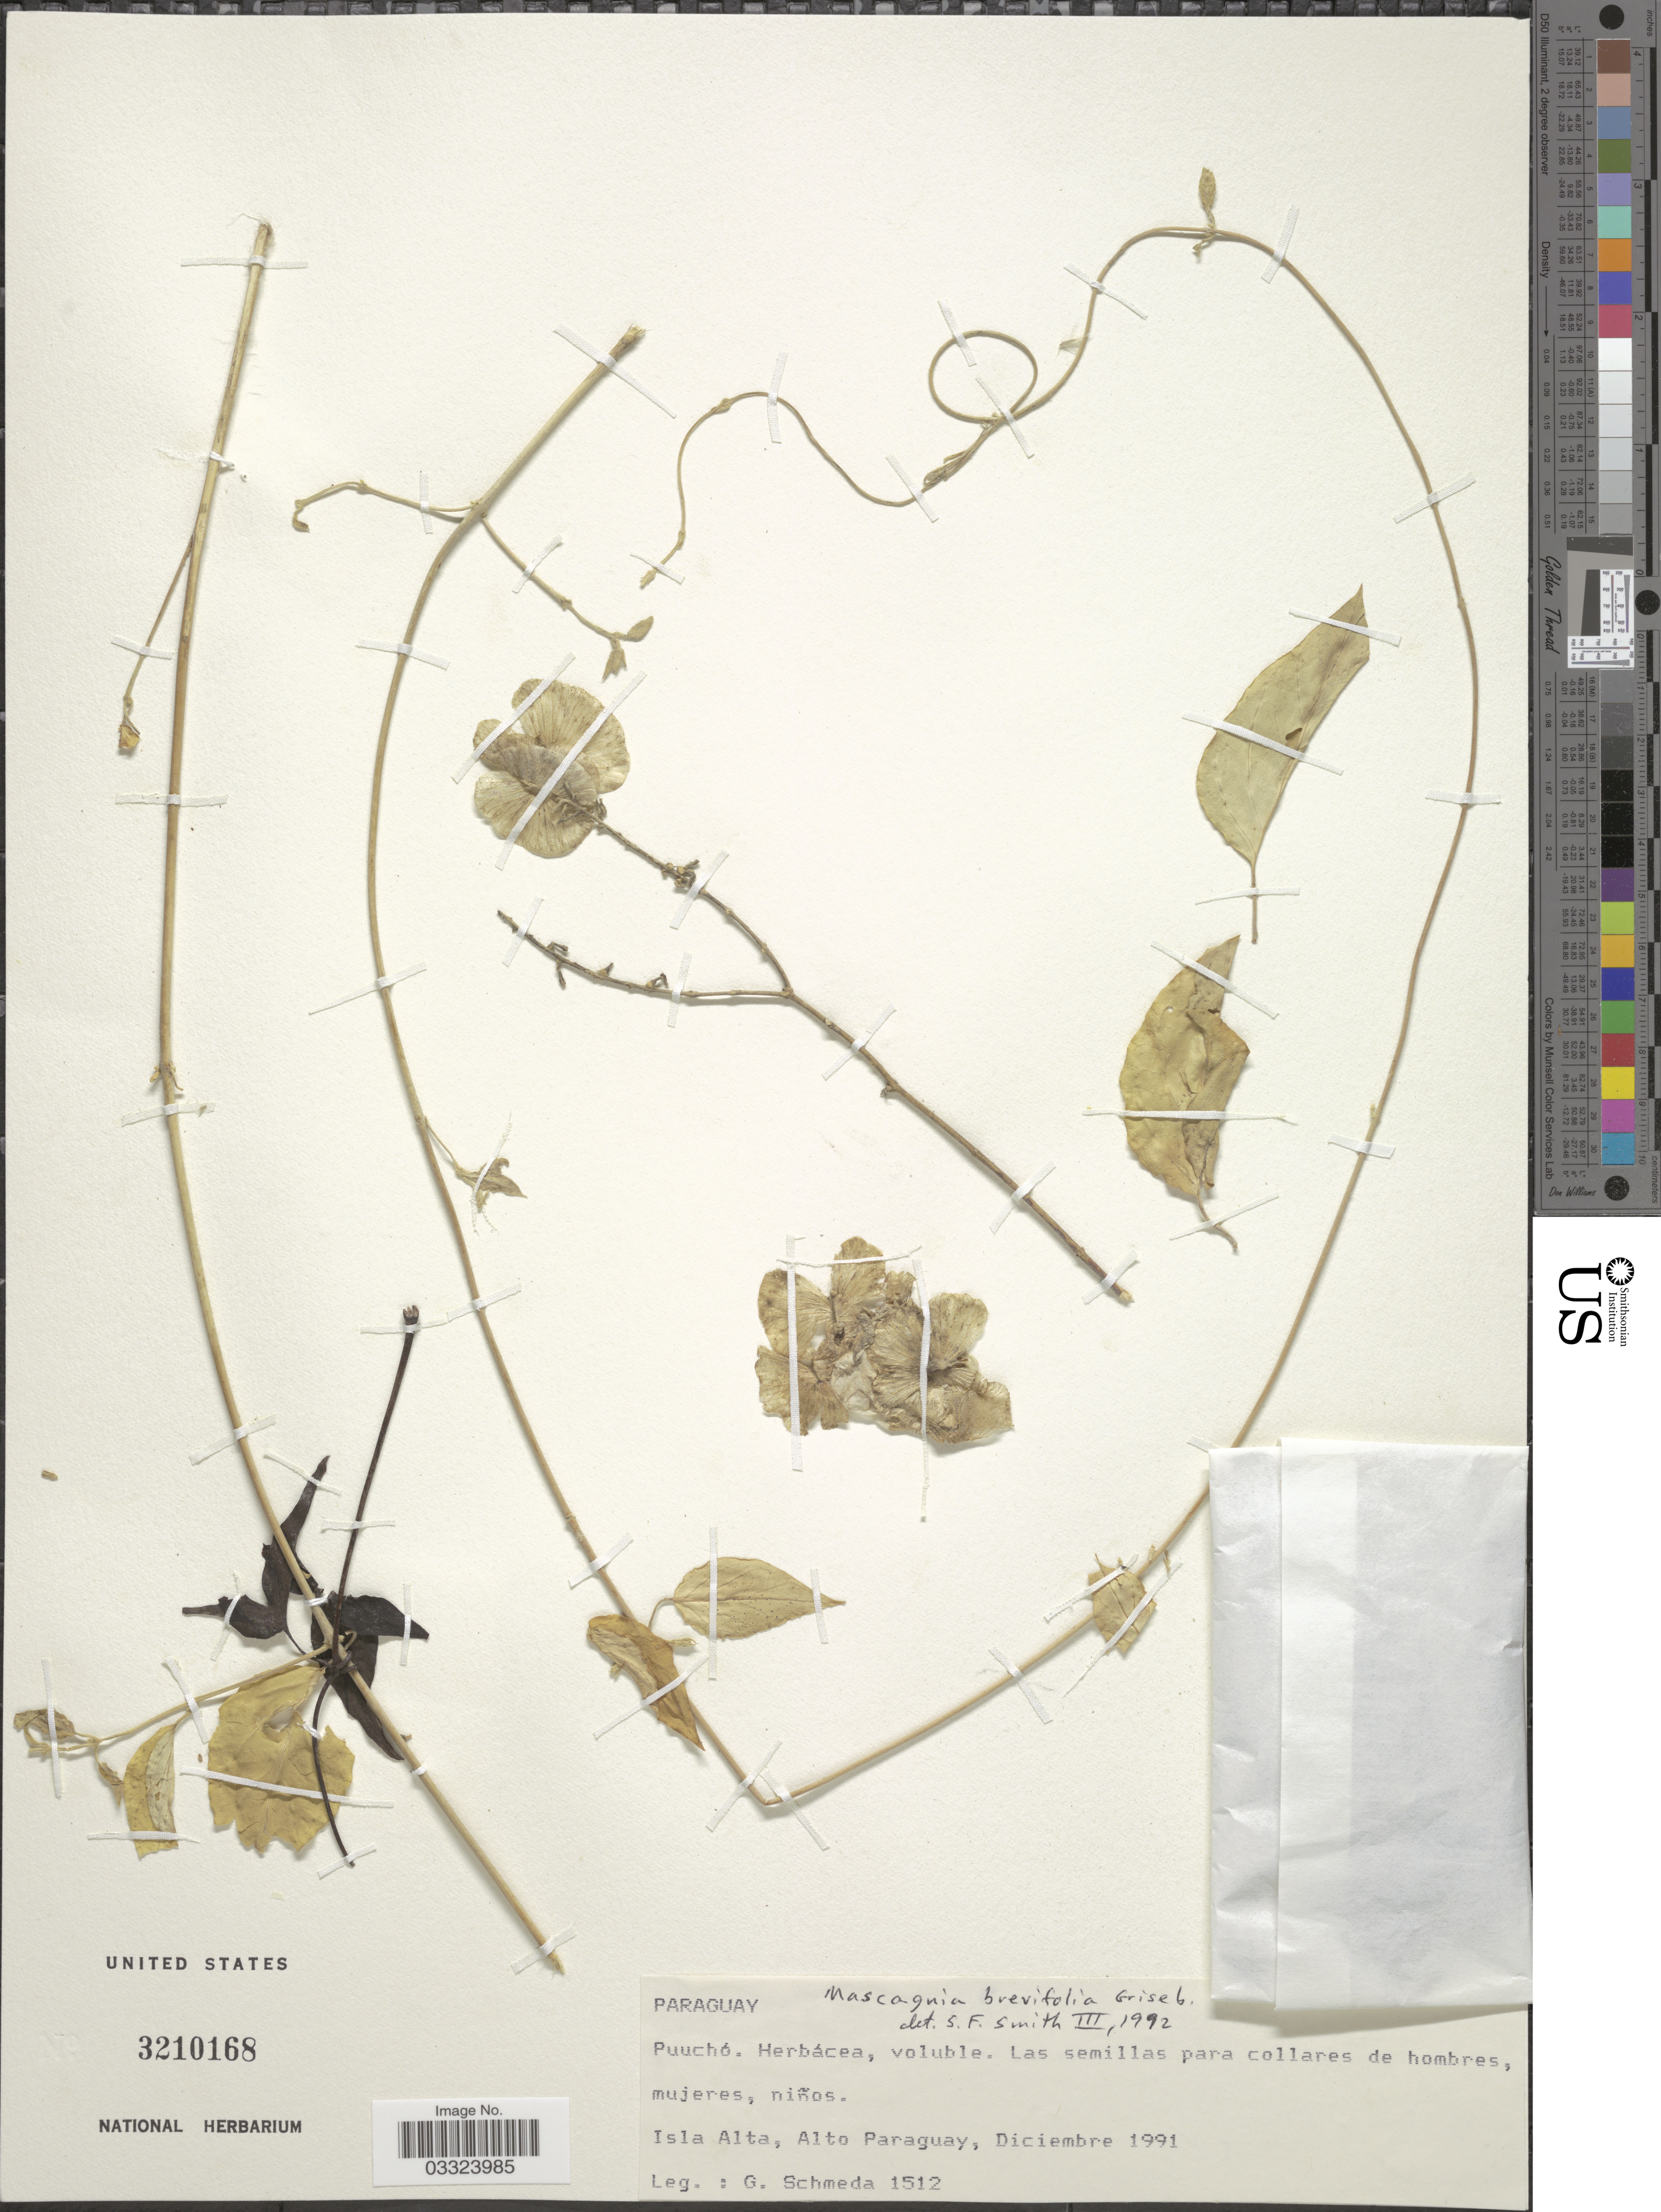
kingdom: Plantae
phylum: Tracheophyta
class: Magnoliopsida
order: Malpighiales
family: Malpighiaceae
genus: Mascagnia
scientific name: Mascagnia brevifolia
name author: Griseb.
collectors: G. Schmeda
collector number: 1512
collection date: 1991-12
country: Paraguay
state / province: Alto Paraguay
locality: Isla Alta.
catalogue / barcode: US 3210168